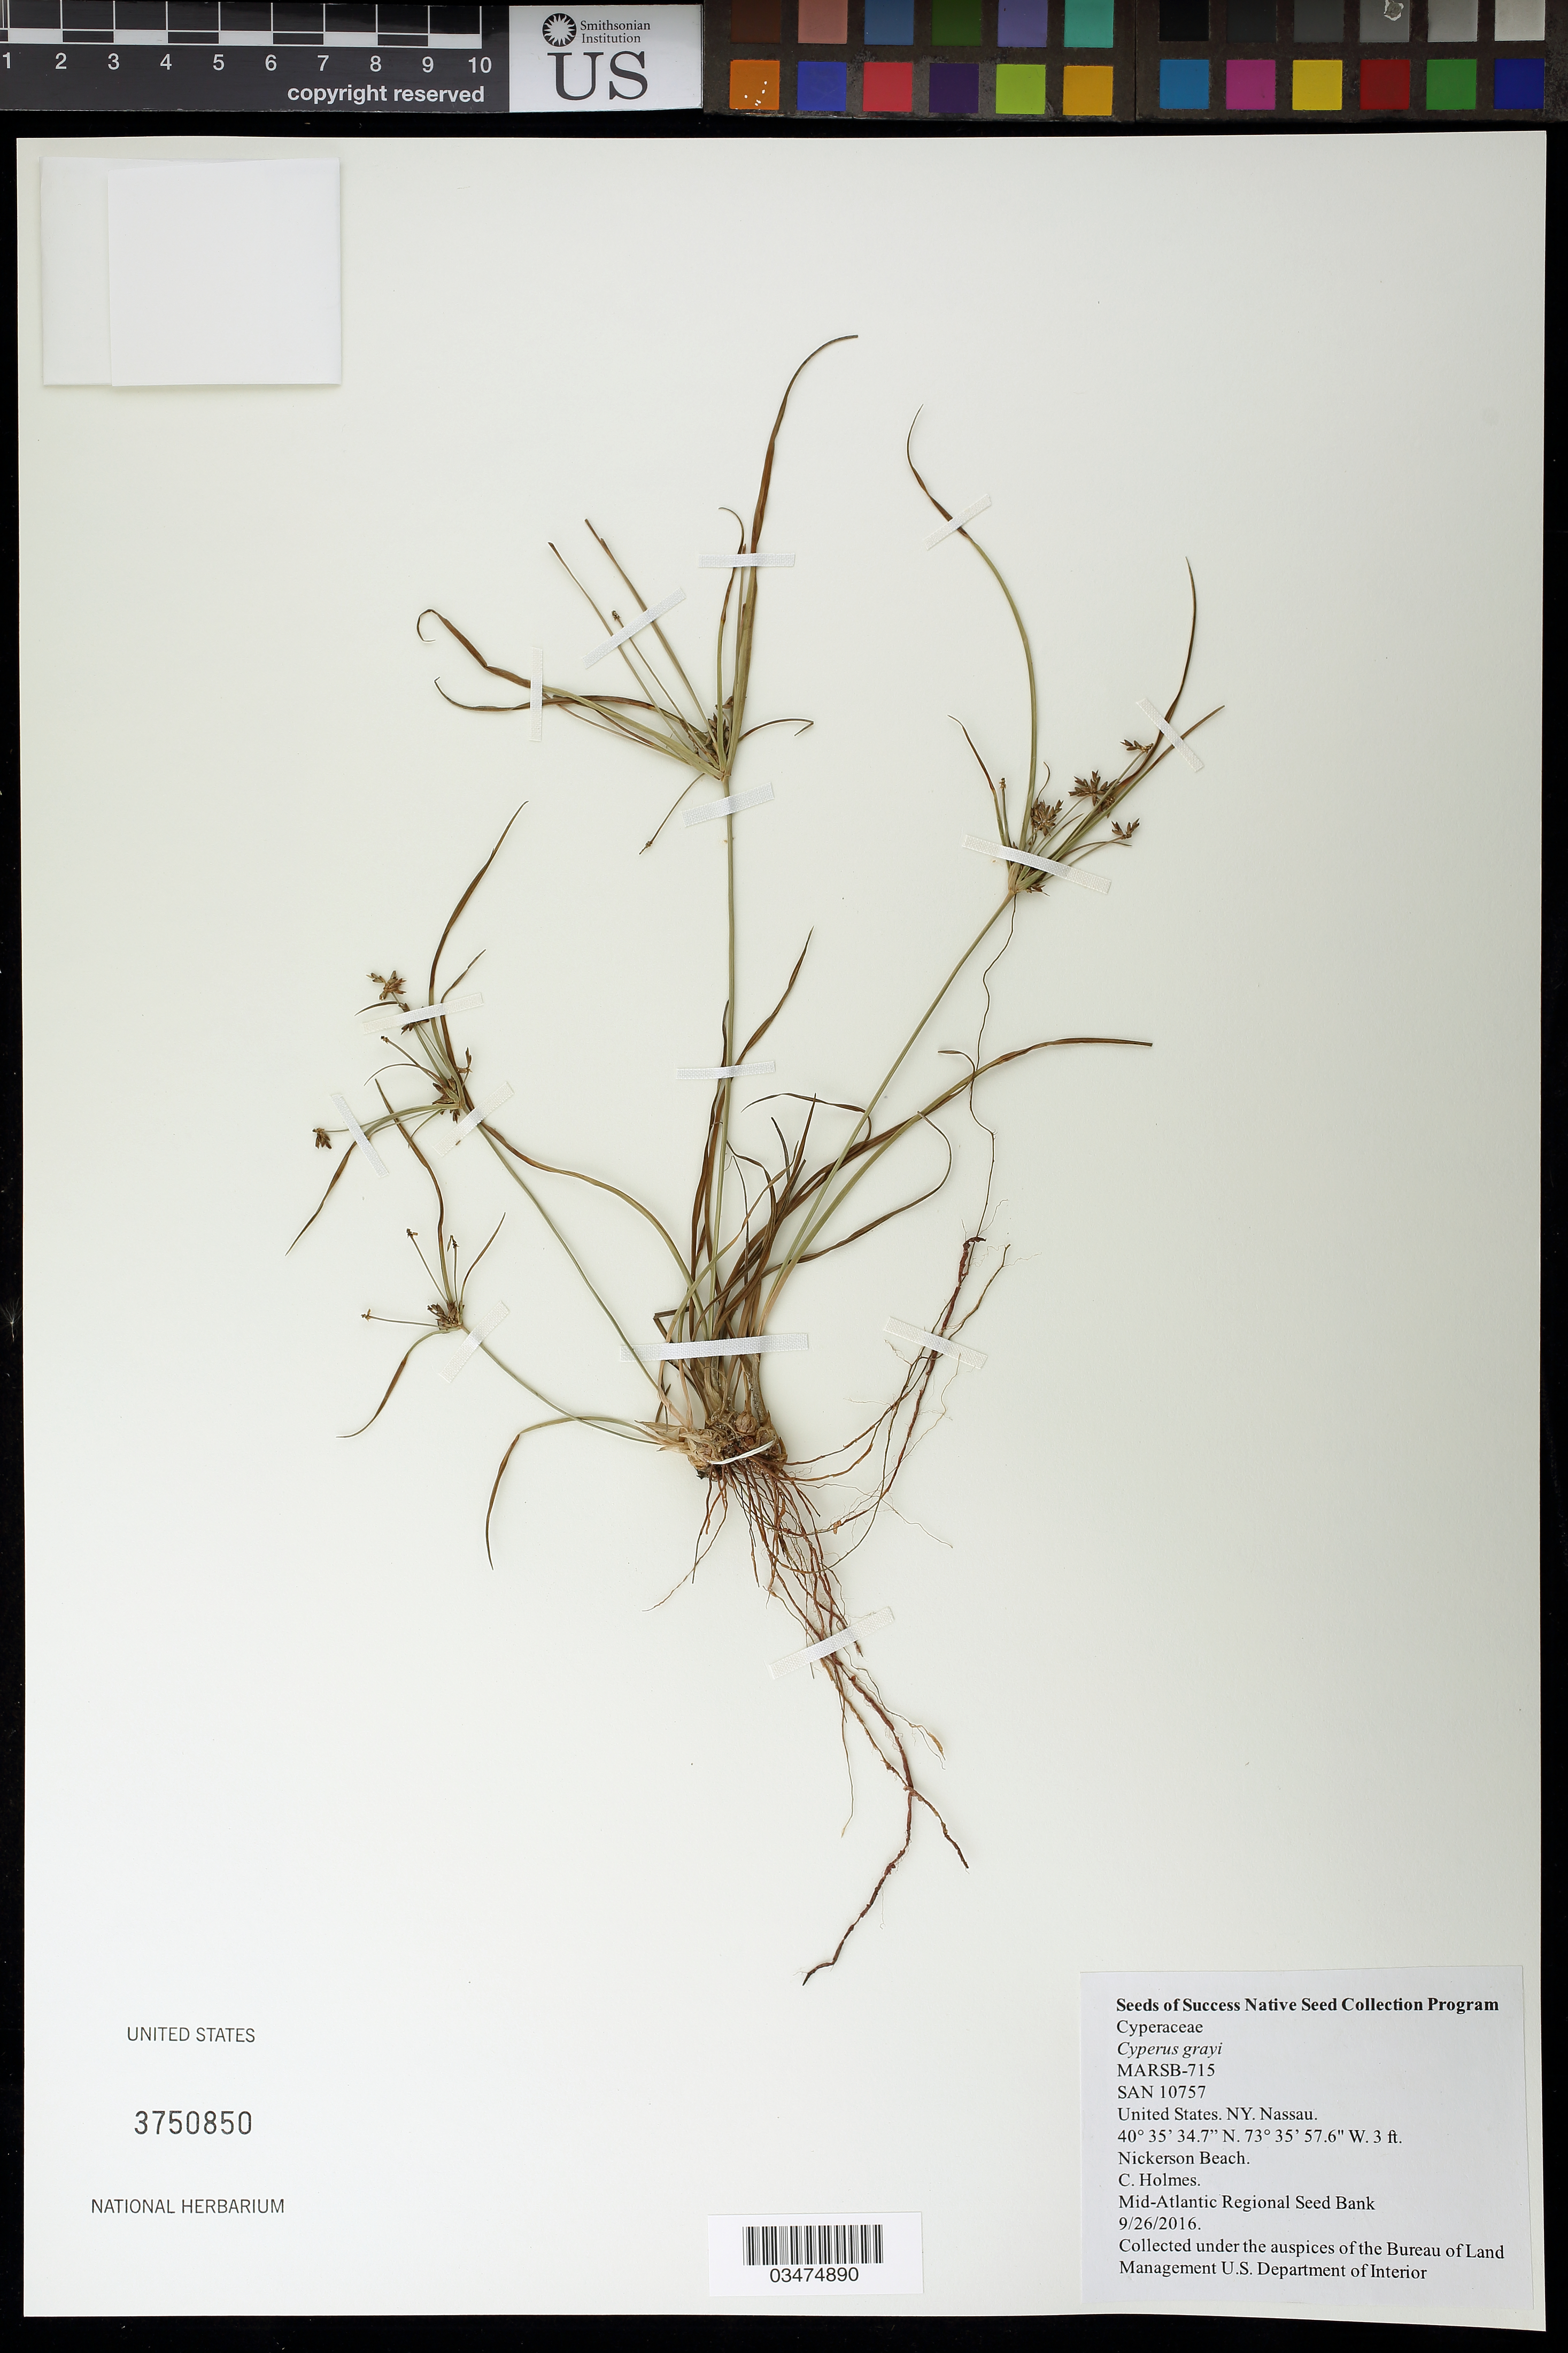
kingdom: Plantae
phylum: Tracheophyta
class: Liliopsida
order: Poales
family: Cyperaceae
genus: Cyperus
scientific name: Cyperus grayi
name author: Torr.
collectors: C. Holmes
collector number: MARSB-715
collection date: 2016-09-26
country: United States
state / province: New York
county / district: Nassau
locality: Nickerson Beach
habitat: Primary Dune System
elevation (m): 1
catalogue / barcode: US 3750850